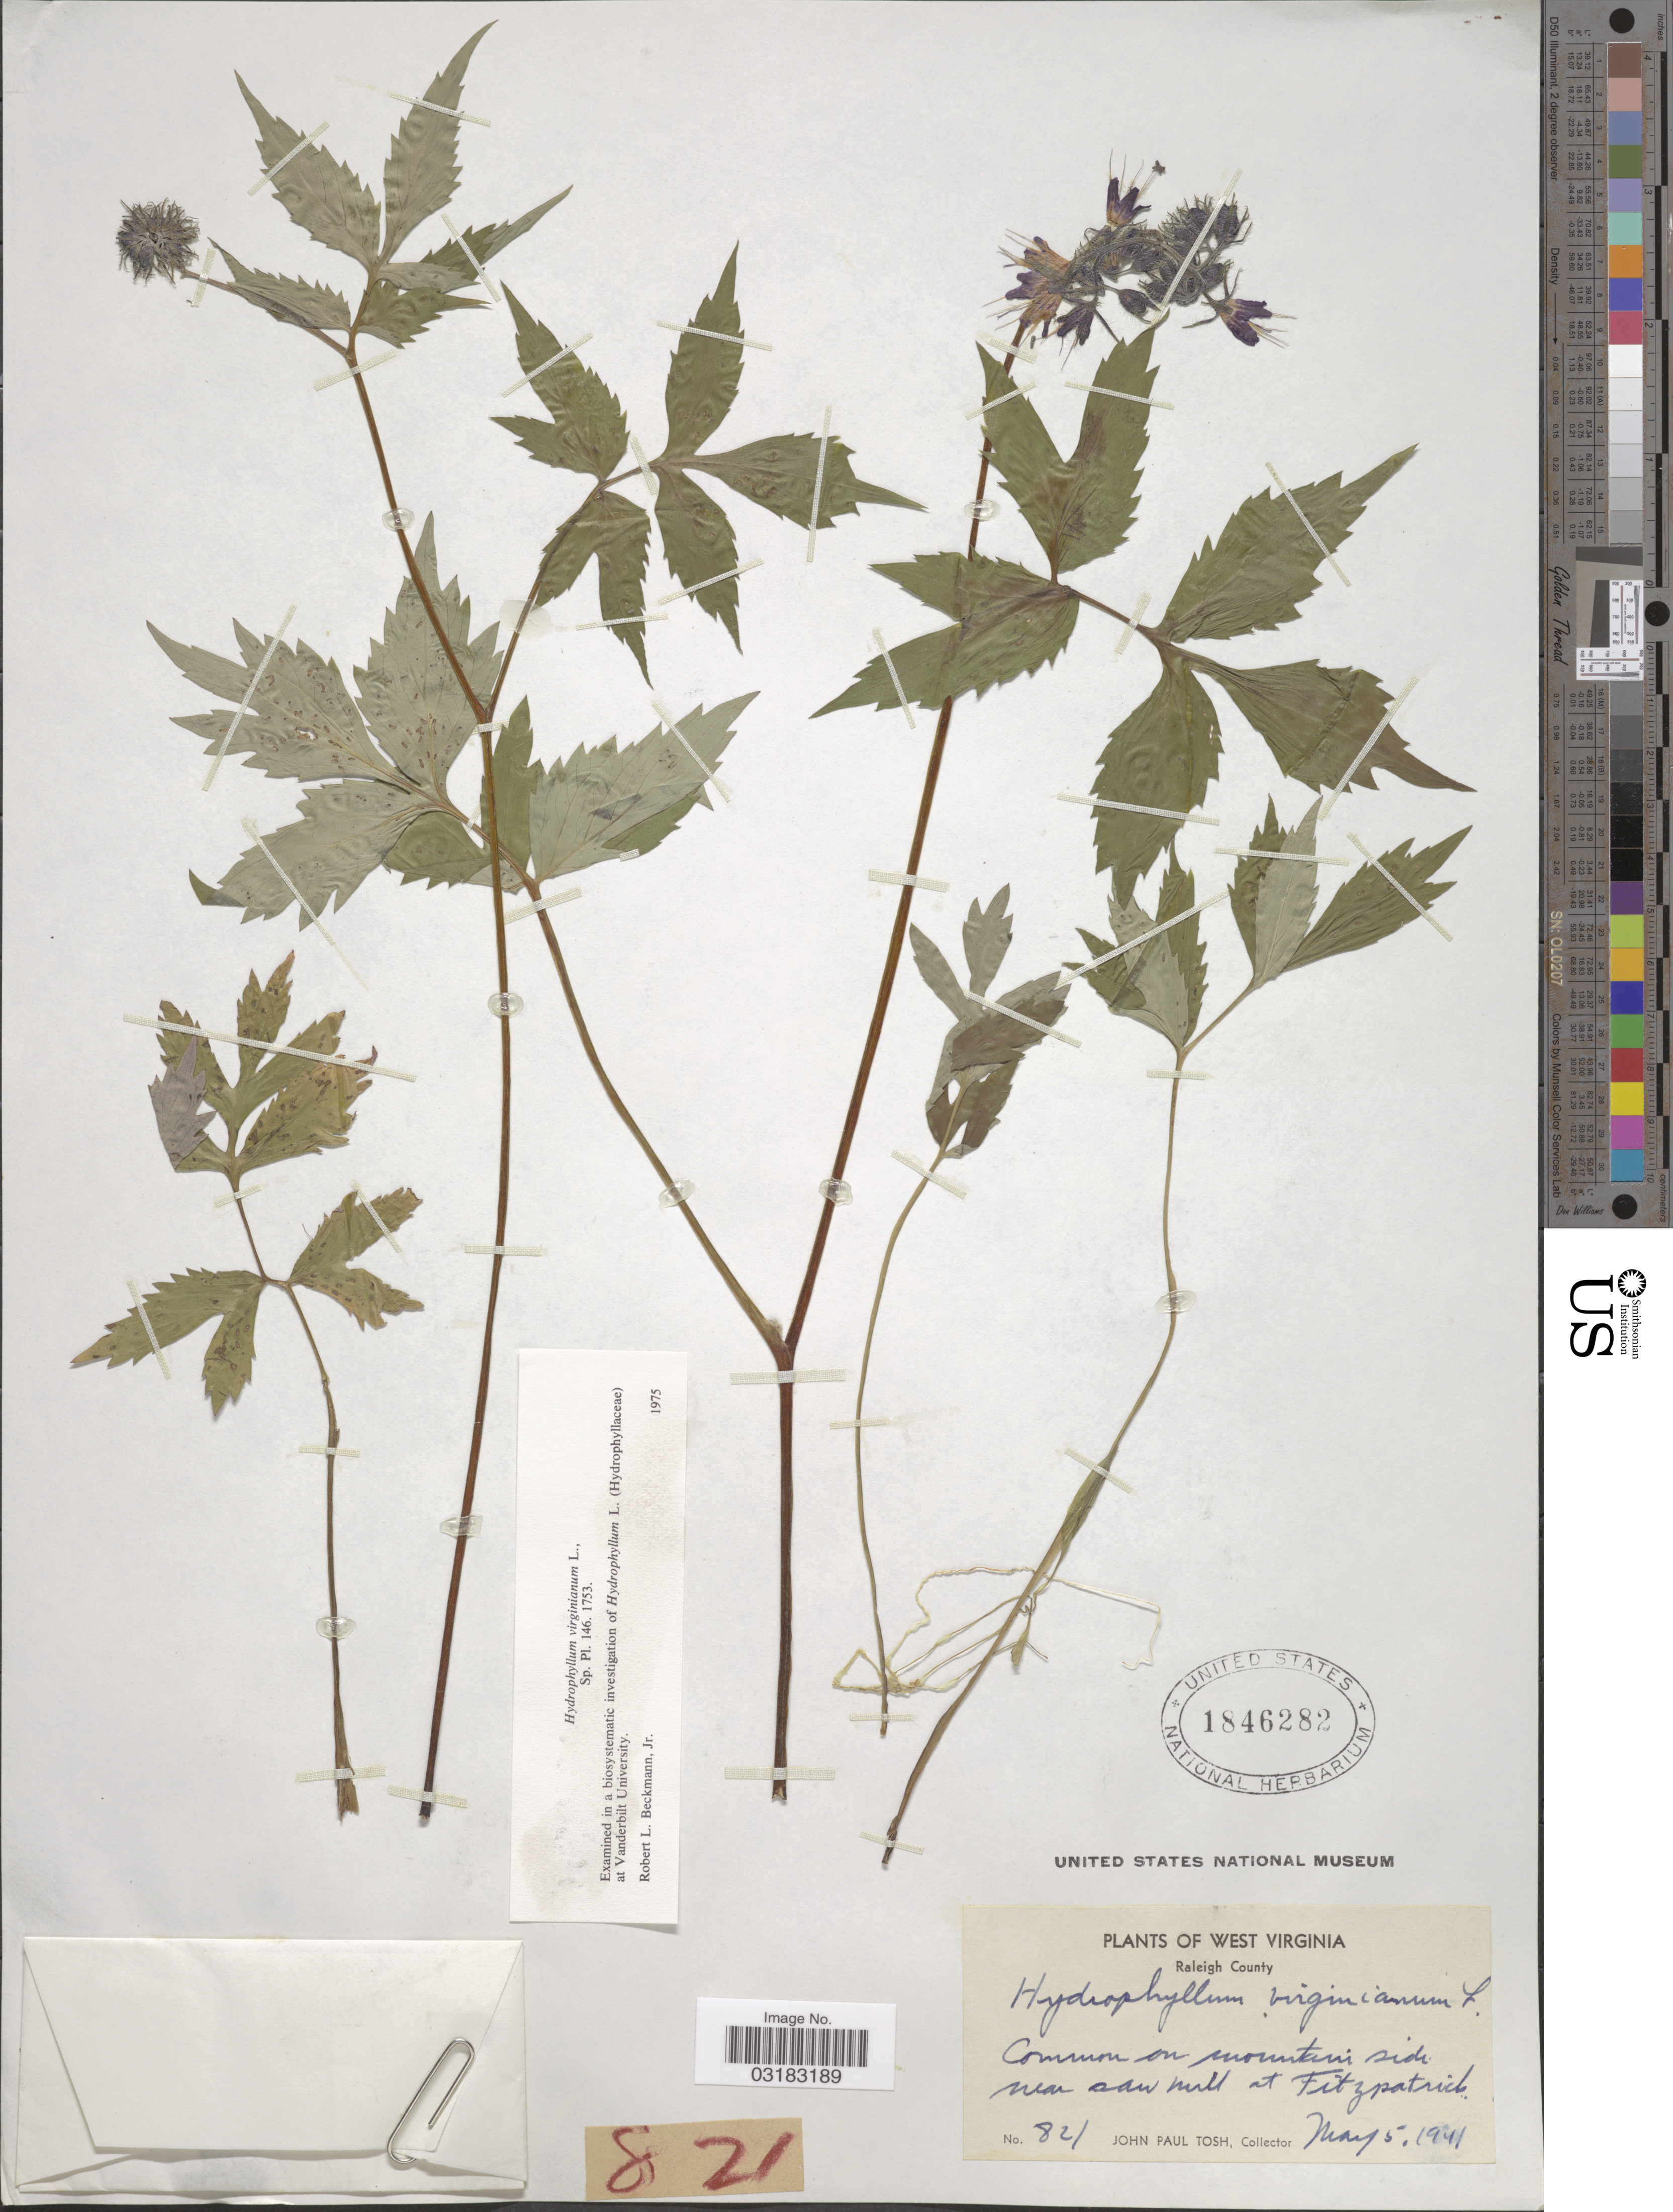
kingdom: Plantae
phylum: Tracheophyta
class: Magnoliopsida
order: Boraginales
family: Hydrophyllaceae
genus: Hydrophyllum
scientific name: Hydrophyllum virginianum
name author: L.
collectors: J. Tosh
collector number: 821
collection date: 1941-05-05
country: United States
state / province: West Virginia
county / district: Raleigh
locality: Raleigh County. Common on mountain side near saw mill at Fitzpatrick.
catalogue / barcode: US 1846282